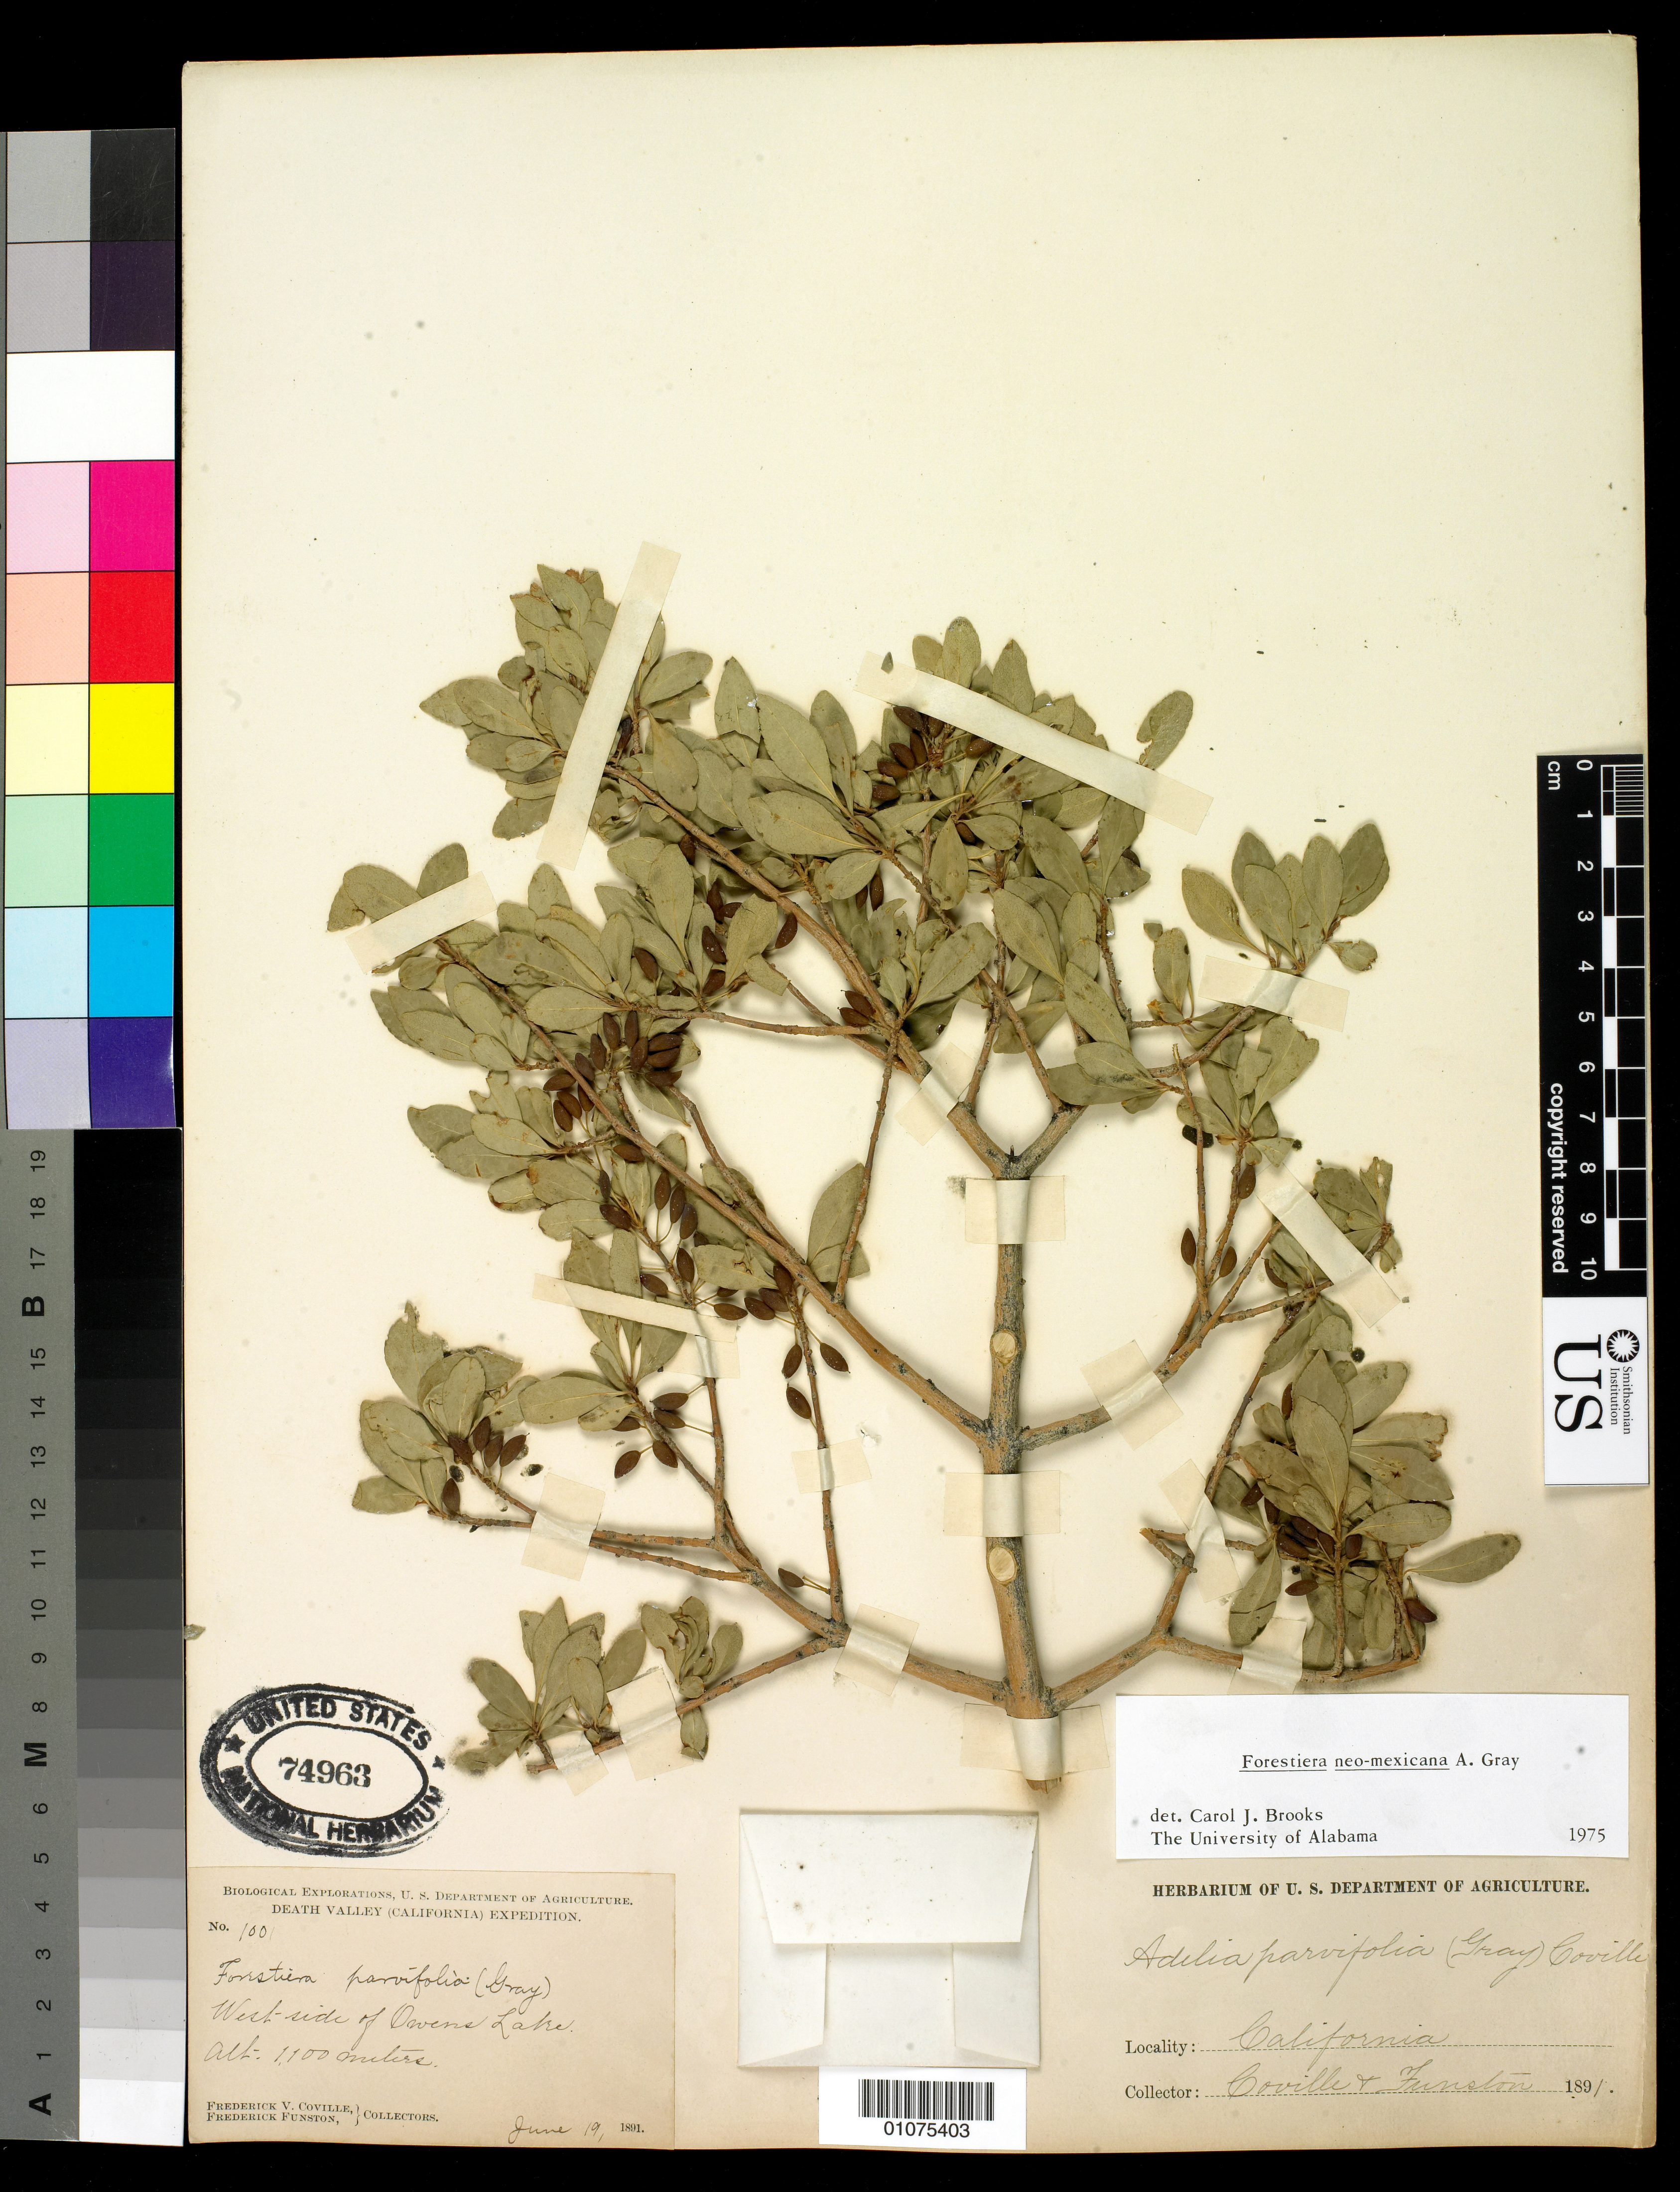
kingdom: Plantae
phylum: Tracheophyta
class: Magnoliopsida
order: Lamiales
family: Oleaceae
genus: Forestiera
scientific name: Forestiera neomexicana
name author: A. Gray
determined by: Brooks, --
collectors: F. V. Coville & F. Funston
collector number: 1001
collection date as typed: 19 Jun 1891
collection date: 1891-06-19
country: United States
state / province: California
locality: West side of Owens Lake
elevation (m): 1100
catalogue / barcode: US 749663